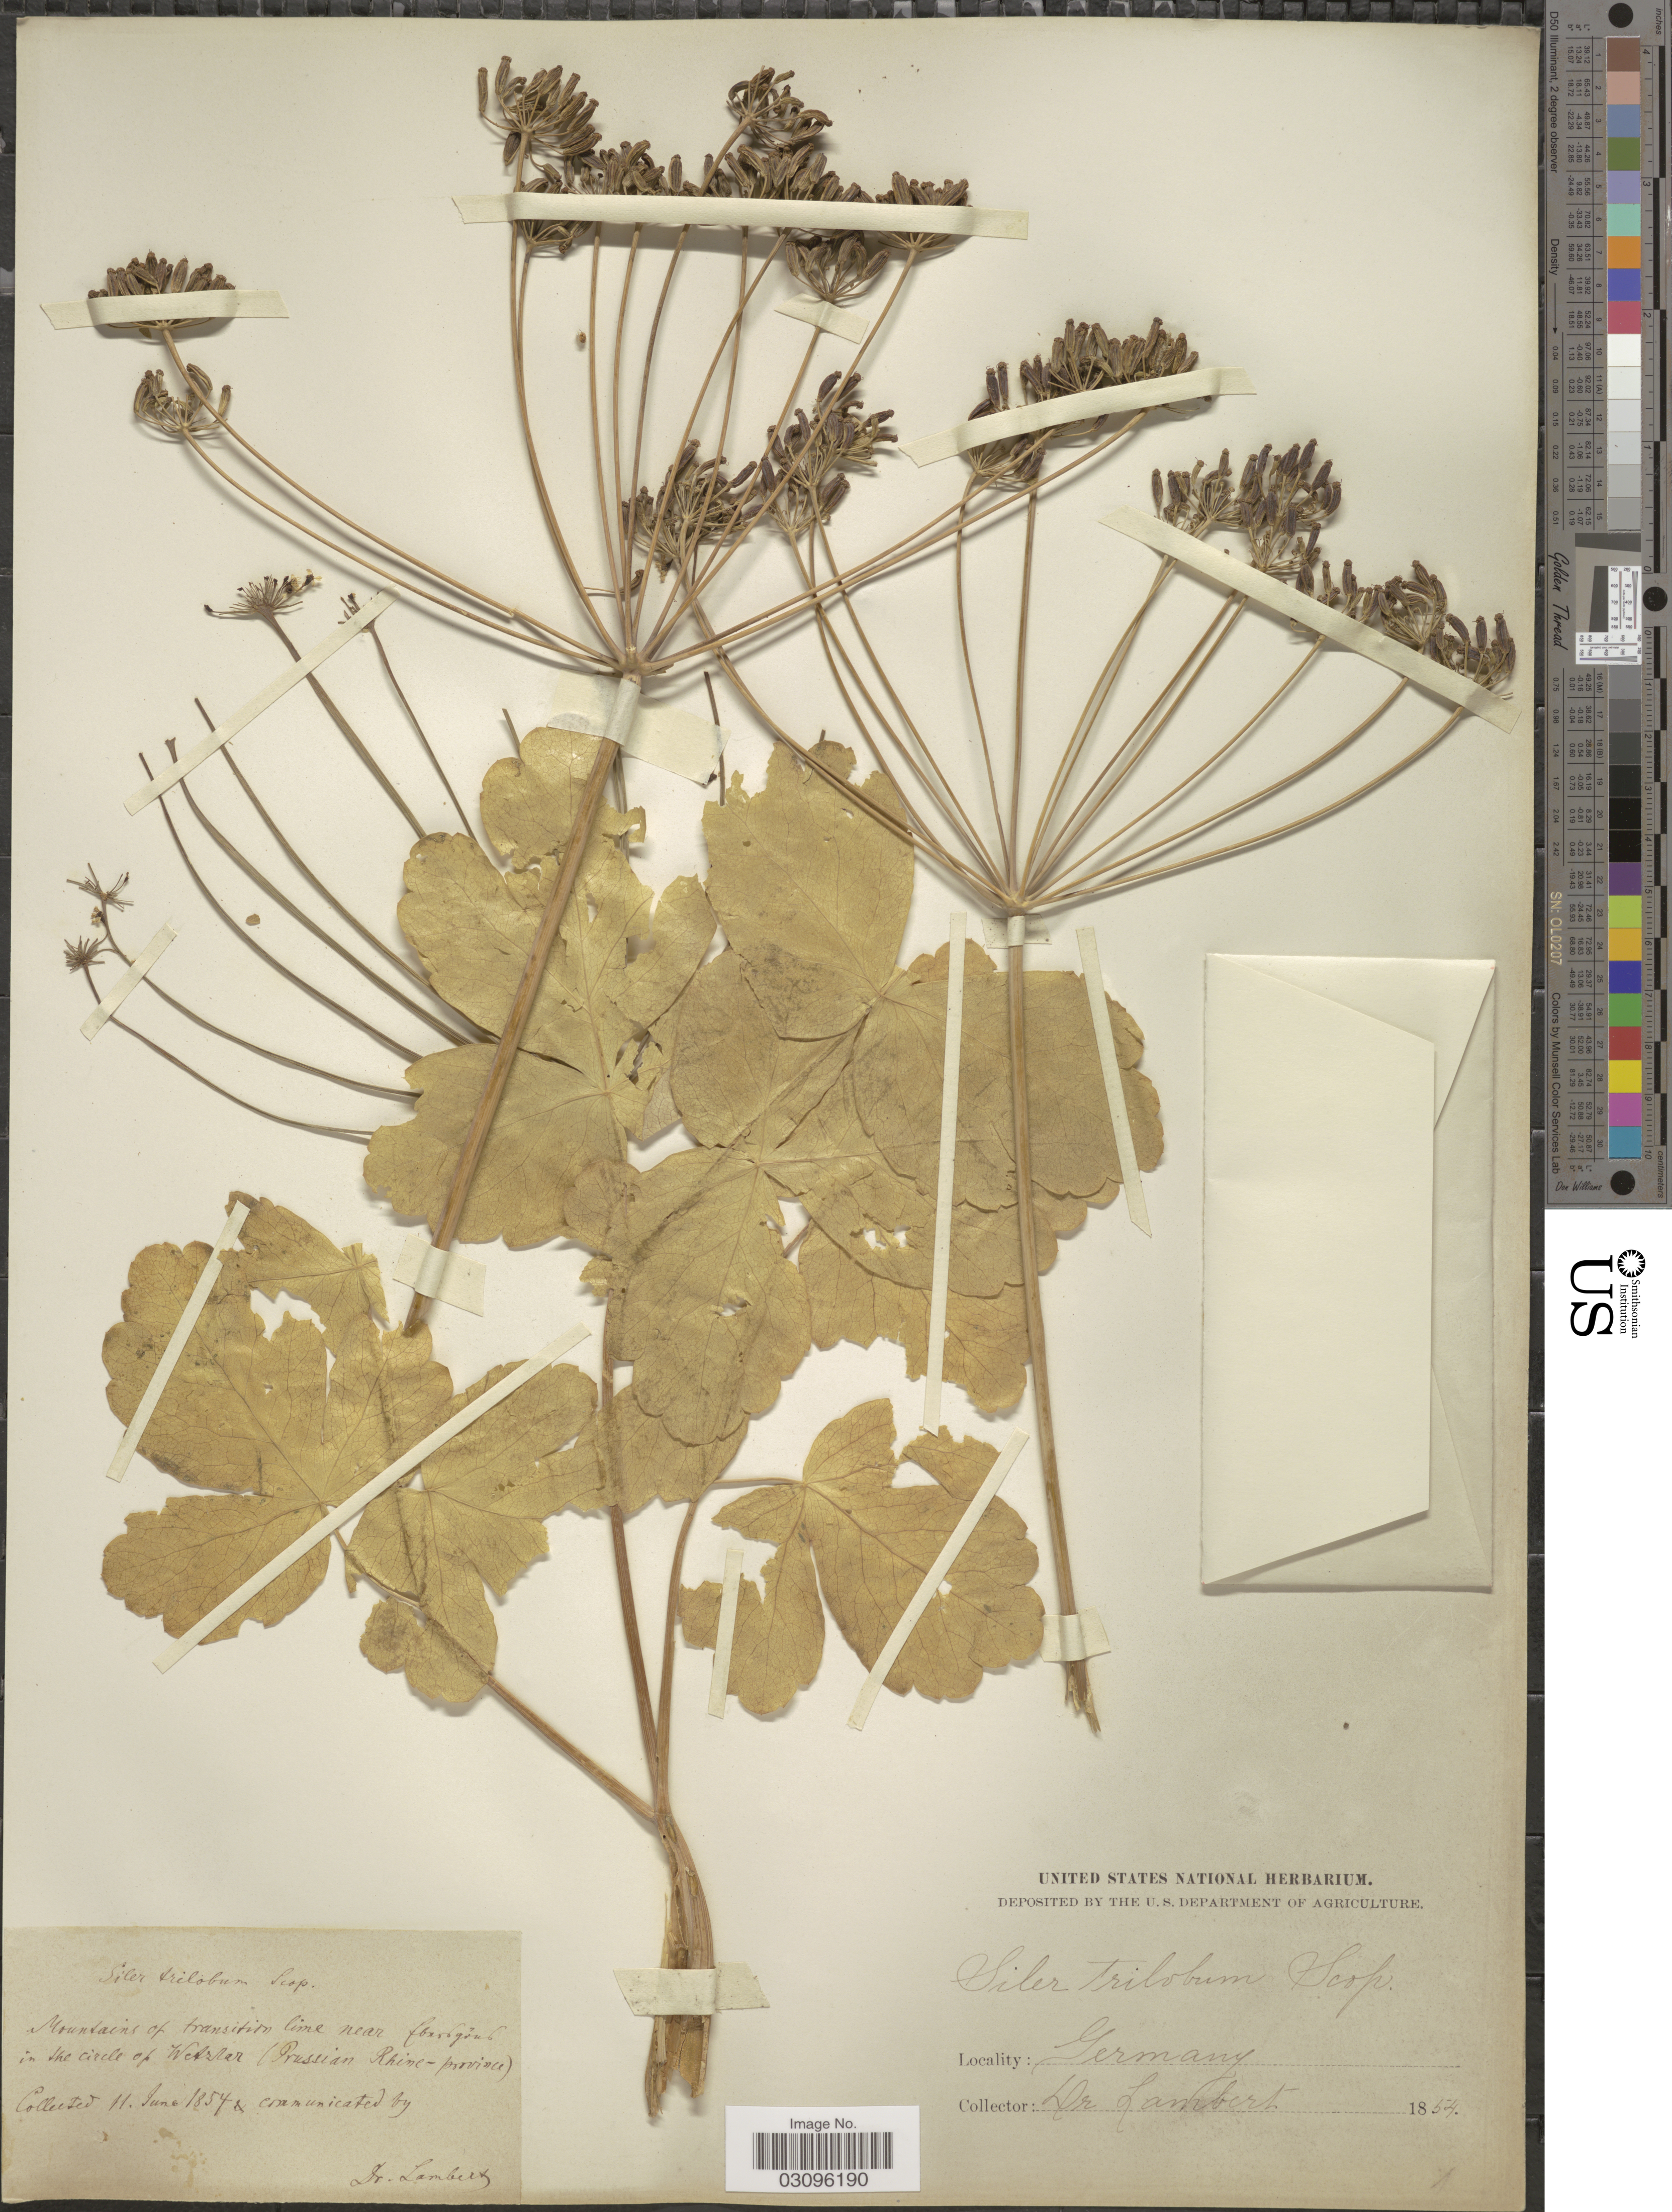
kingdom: Plantae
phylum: Tracheophyta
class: Magnoliopsida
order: Apiales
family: Apiaceae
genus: Laser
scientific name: Laser trilobum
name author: (L.) Borkh.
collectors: Lambert, --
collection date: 1854-06-11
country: Germany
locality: Mountains of transition lime near [illegible text] in the circle of Wetztlar (Prussian Rhine-province).